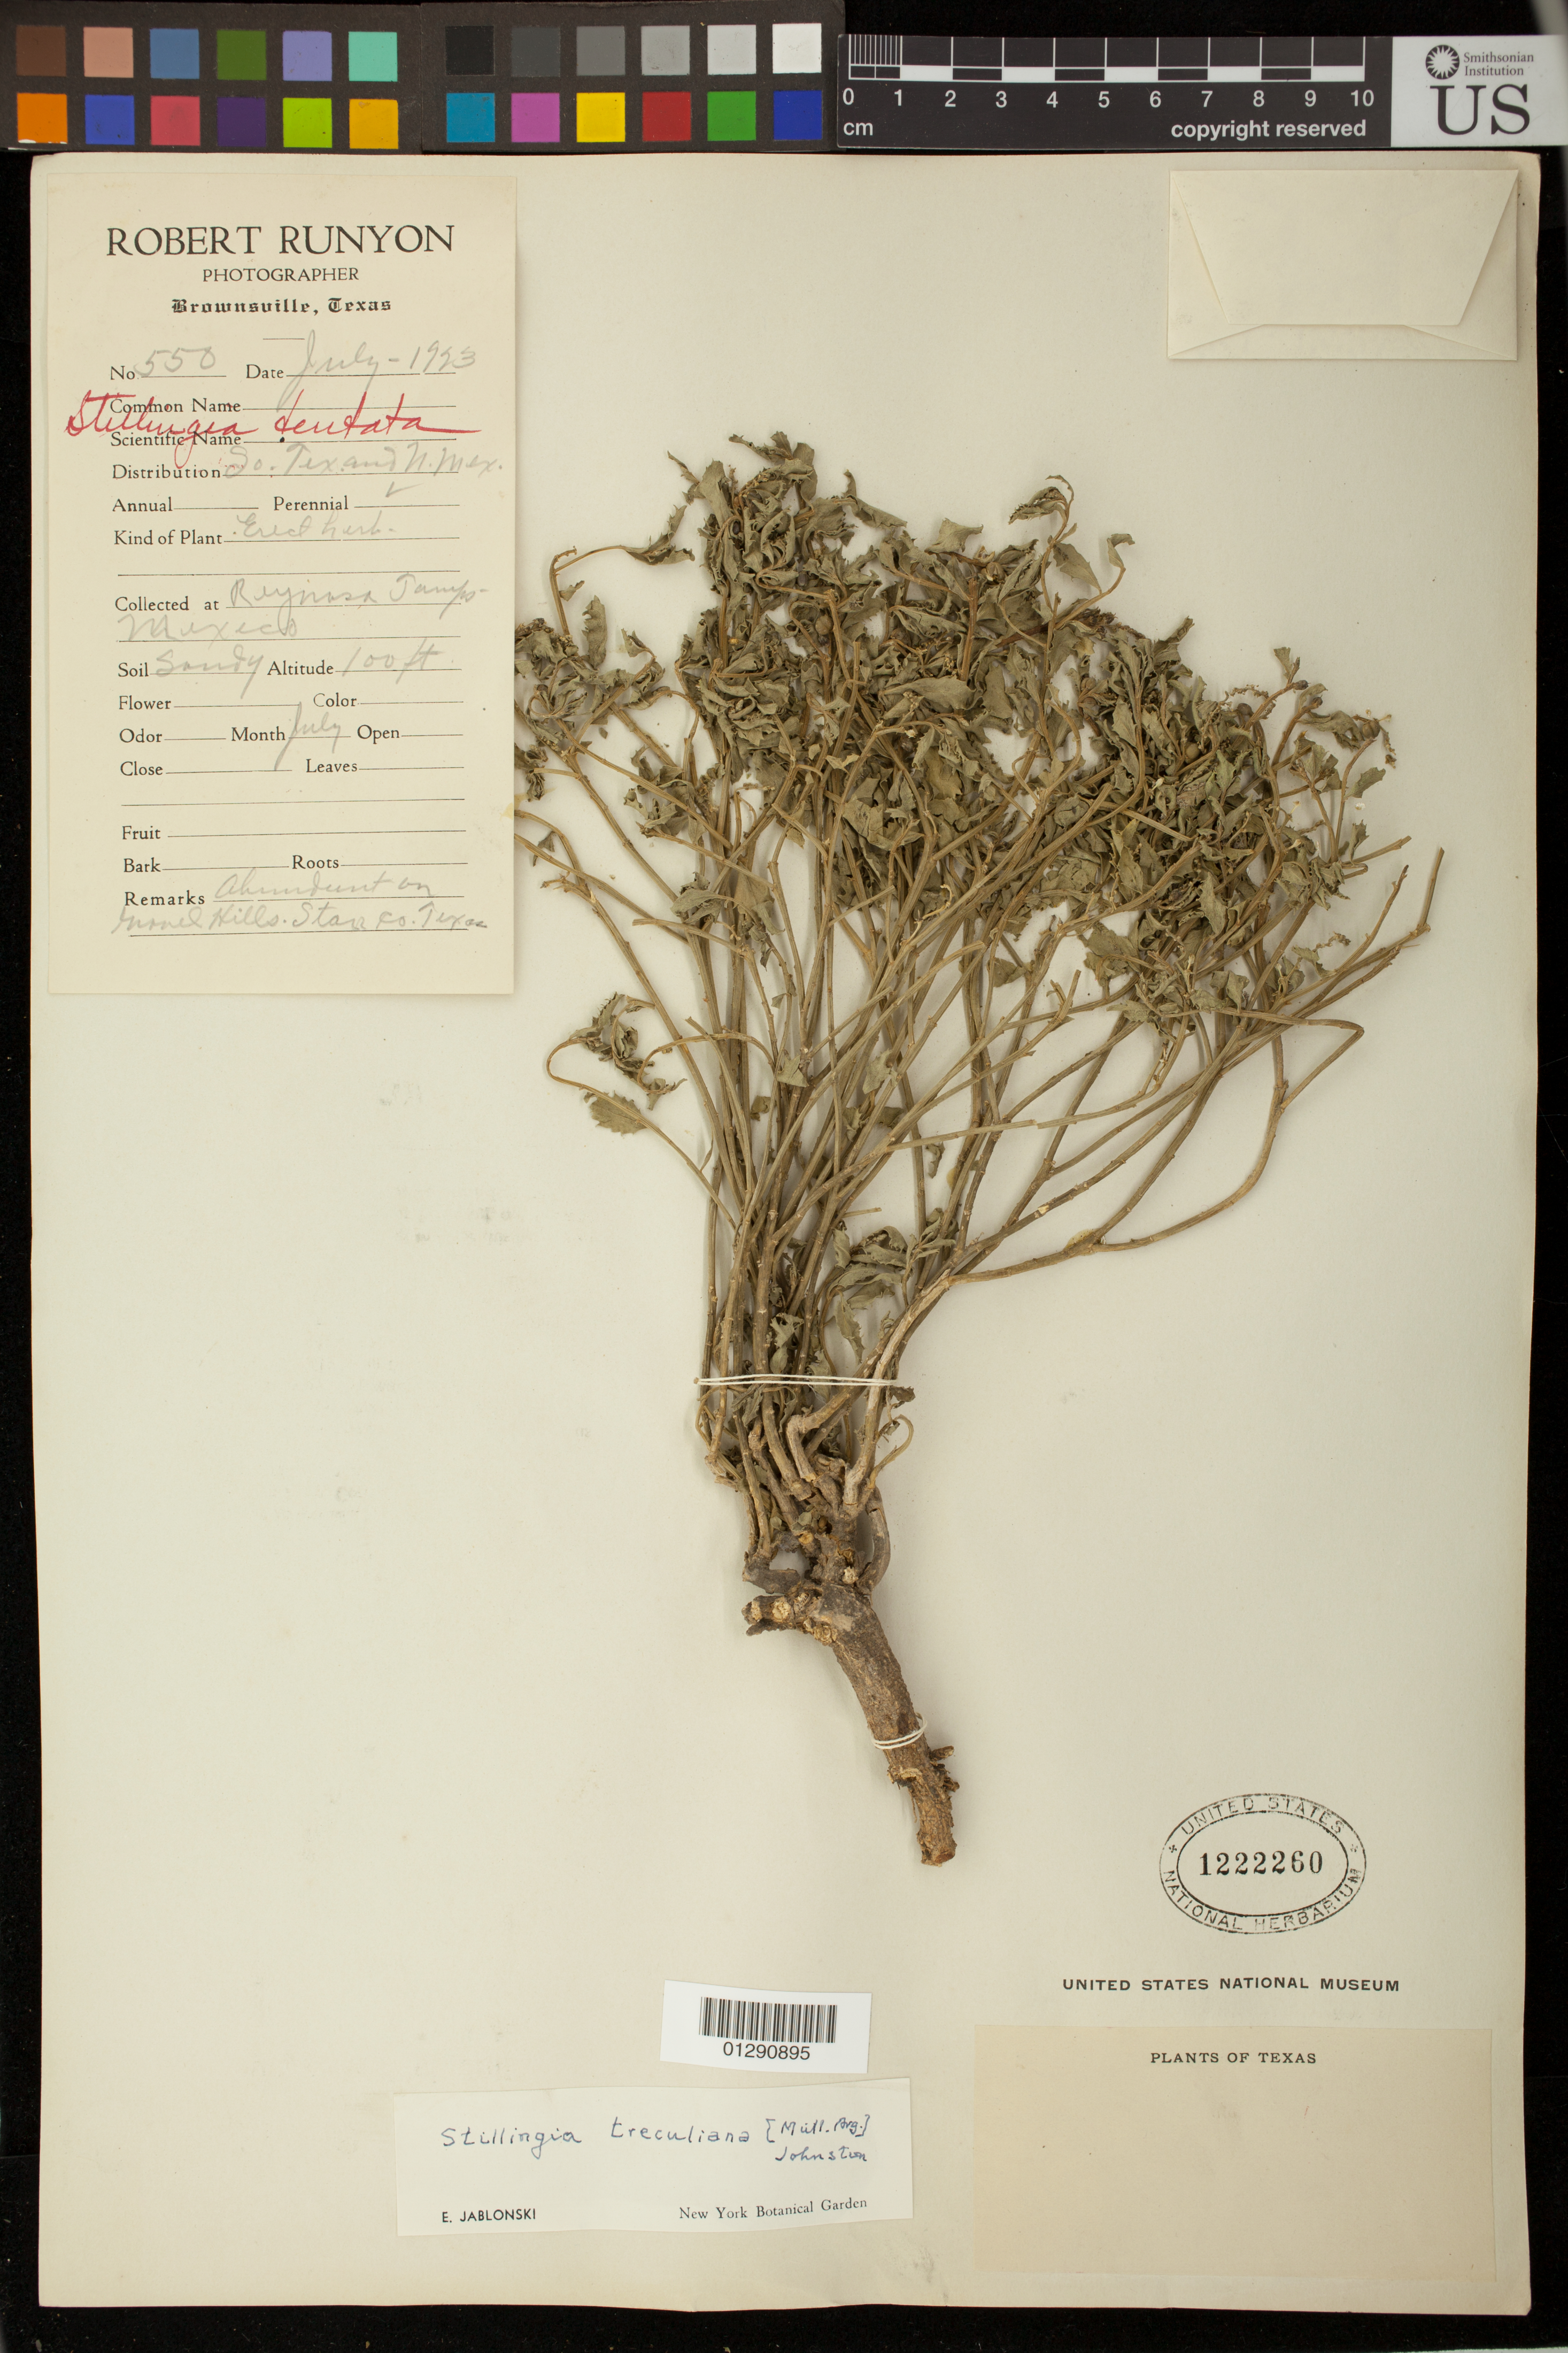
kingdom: Plantae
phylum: Tracheophyta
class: Magnoliopsida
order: Malpighiales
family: Euphorbiaceae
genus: Stillingia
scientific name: Stillingia treculiana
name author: (Müll. Arg.) I.M. Johnst.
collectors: R. Runyon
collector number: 550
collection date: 1923-07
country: Mexico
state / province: Tamaulipas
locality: Reynosa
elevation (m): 30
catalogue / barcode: US 1222260